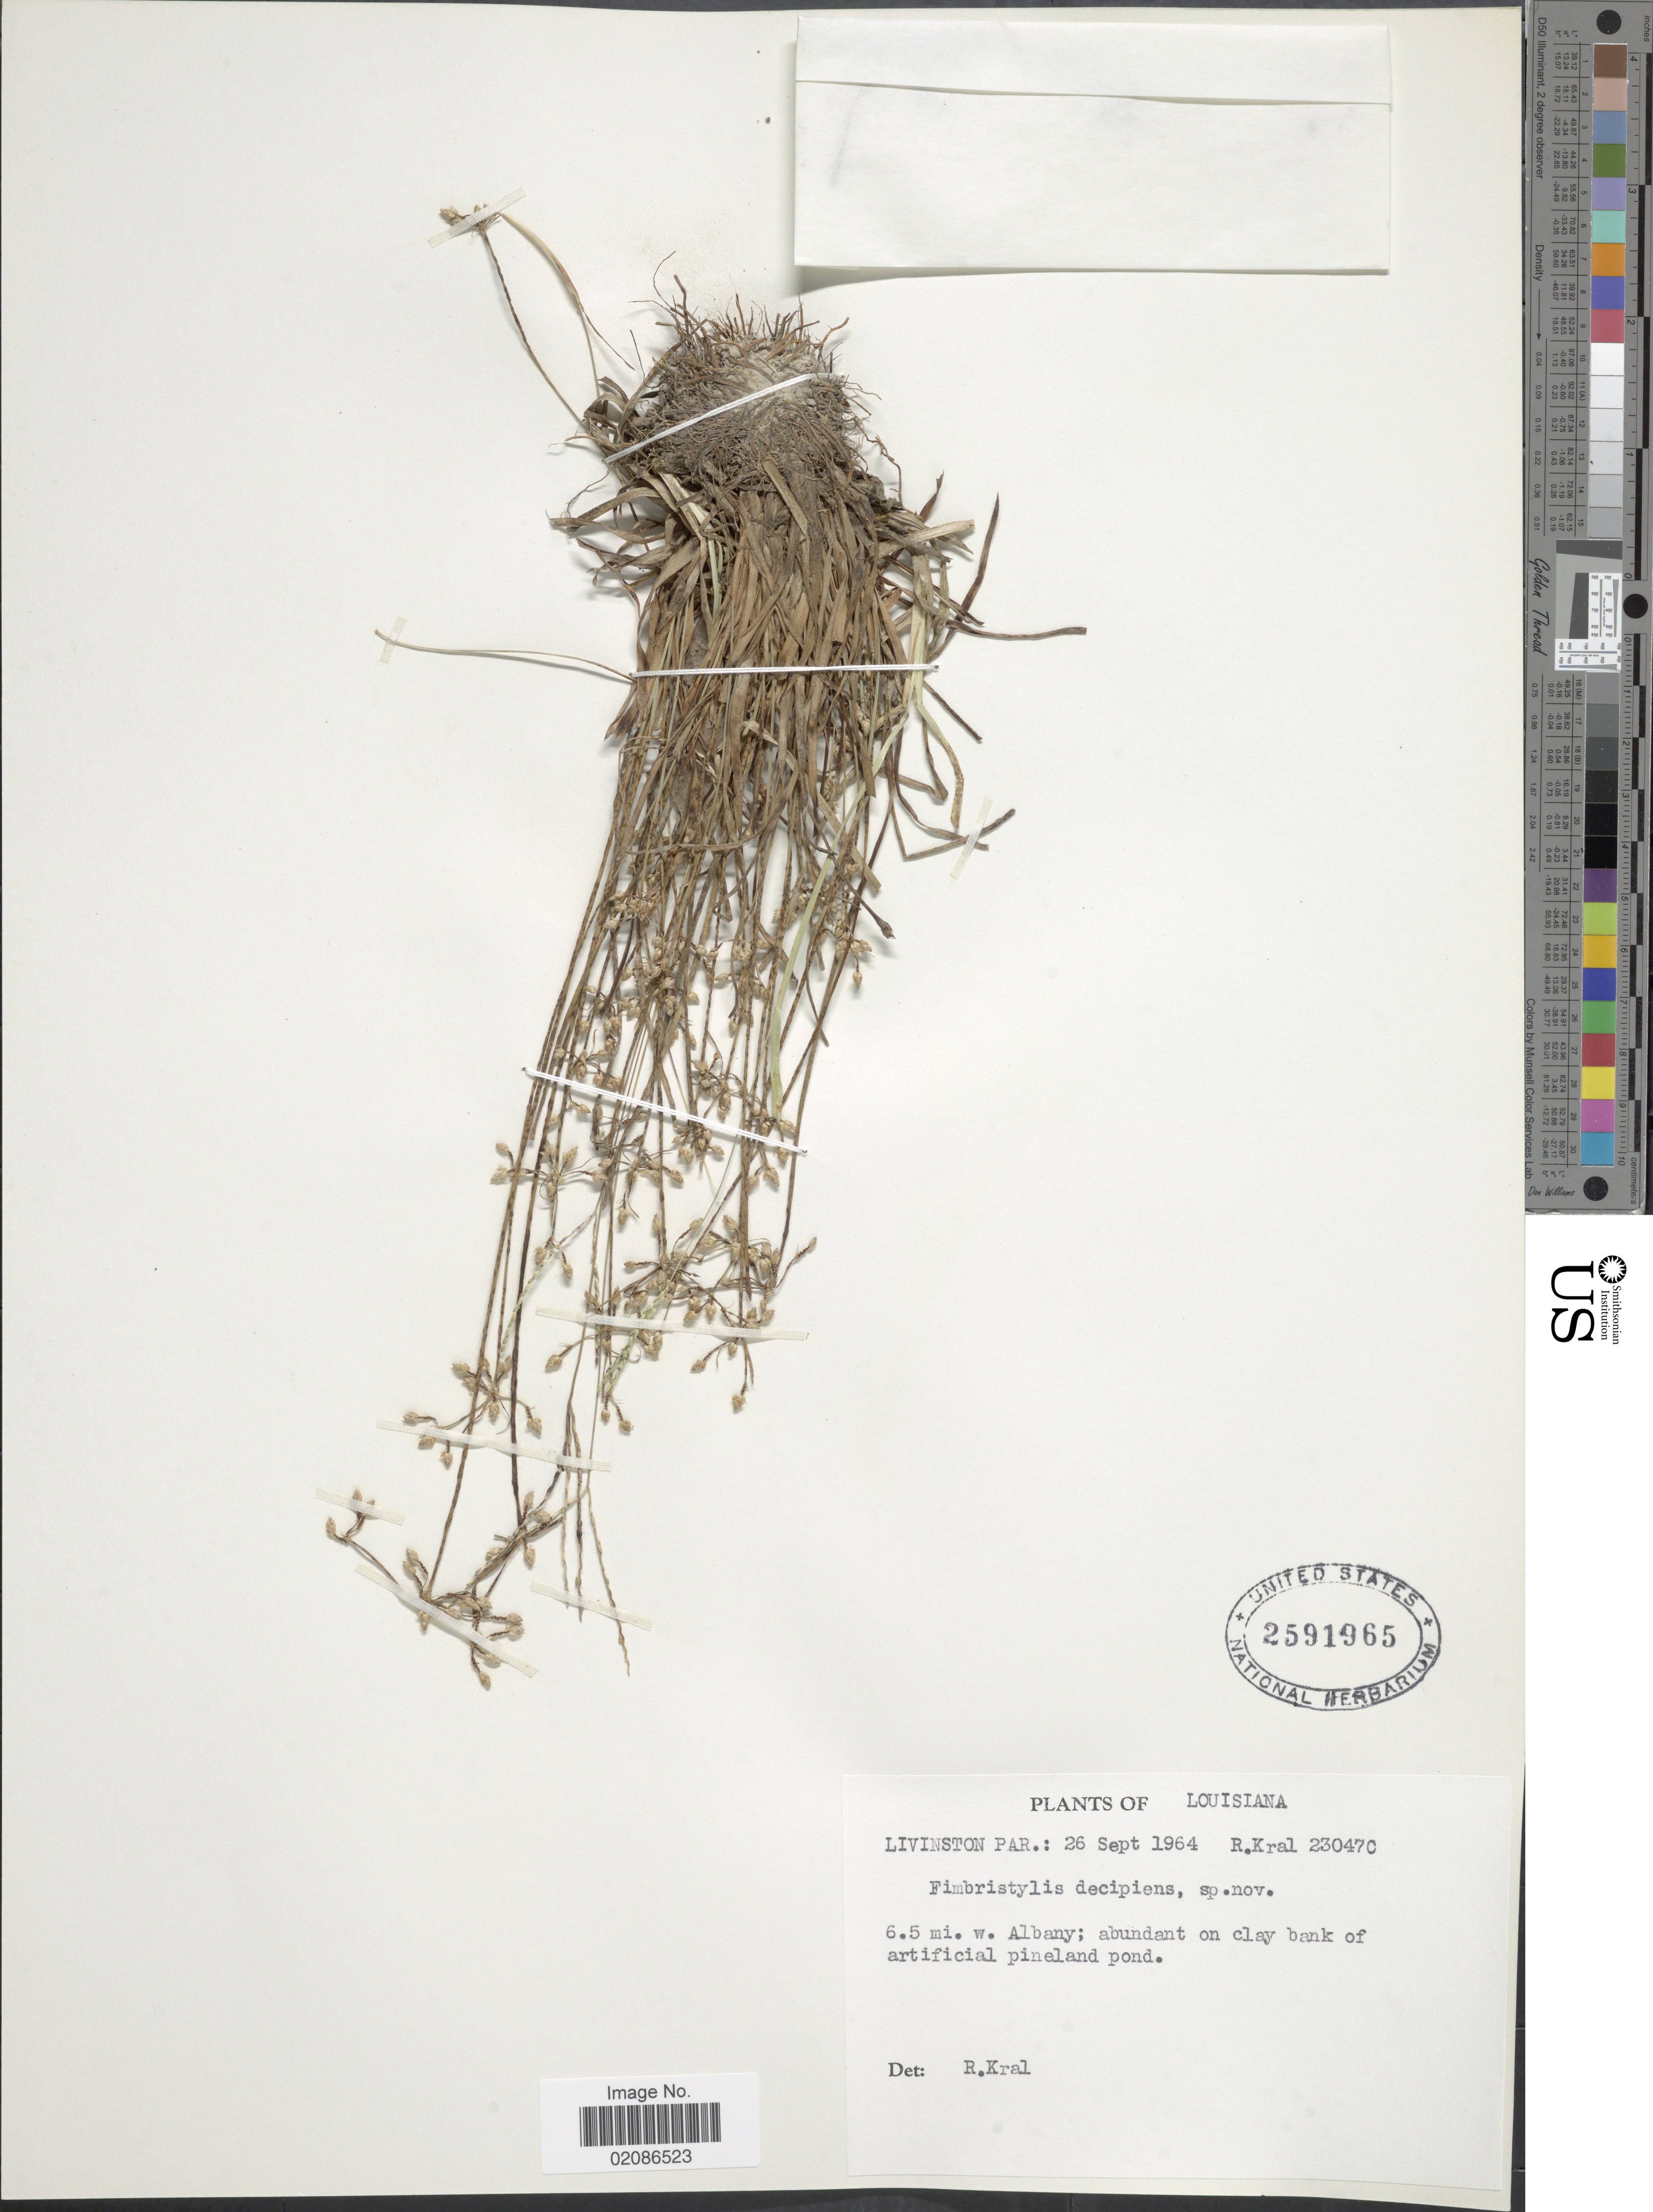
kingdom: Plantae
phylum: Tracheophyta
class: Liliopsida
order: Poales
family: Cyperaceae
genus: Fimbristylis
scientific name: Fimbristylis decipiens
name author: Kral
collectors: R. Kral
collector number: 230470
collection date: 1964-09-26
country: United States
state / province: Louisiana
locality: Livinston Par; 6.5 mi w Albany; abundant on clay bank of artifical pineland pond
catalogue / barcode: US 2591965